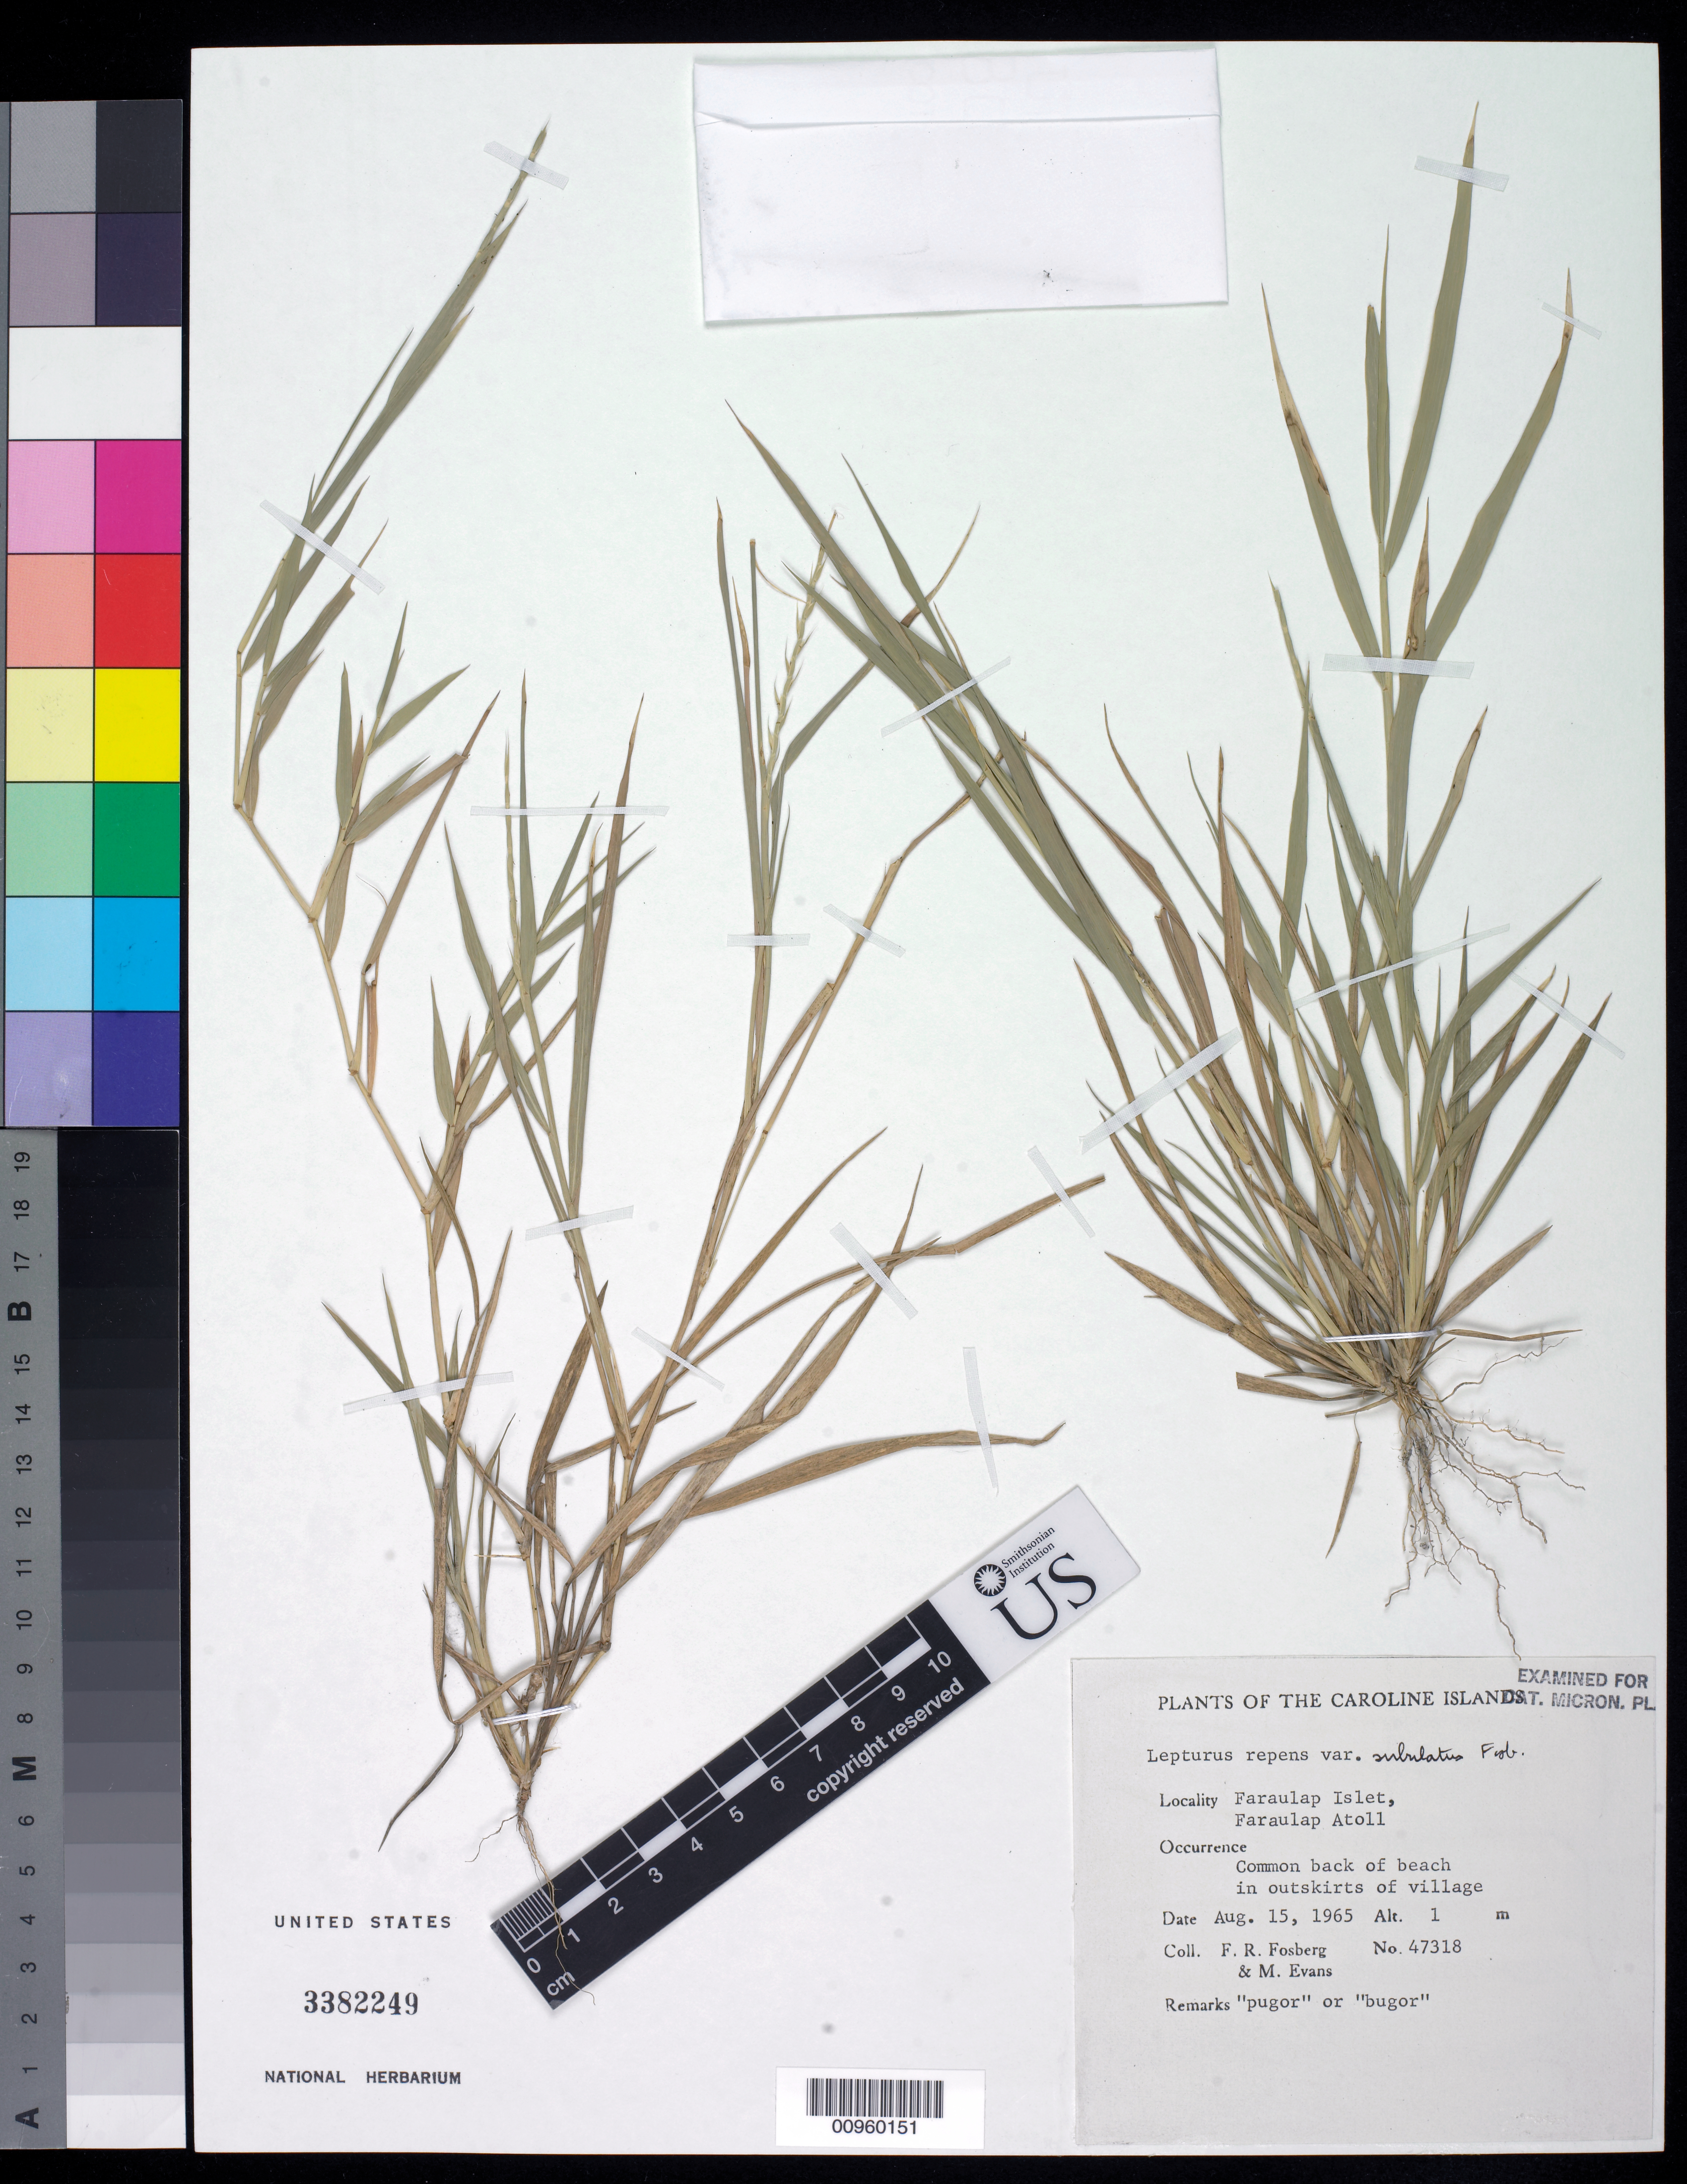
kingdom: Plantae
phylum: Tracheophyta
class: Liliopsida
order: Poales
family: Poaceae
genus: Lepturus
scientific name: Lepturus repens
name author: (J.R. Forst.) R. Br.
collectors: F. R. Fosberg & M. Evans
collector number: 47318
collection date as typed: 15 Aug 1965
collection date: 1965-08-15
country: Micronesia, Federated States of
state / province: Yap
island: Faraulep Atoll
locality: Common back of beach on outskirts of village.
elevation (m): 1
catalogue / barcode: US 3382249